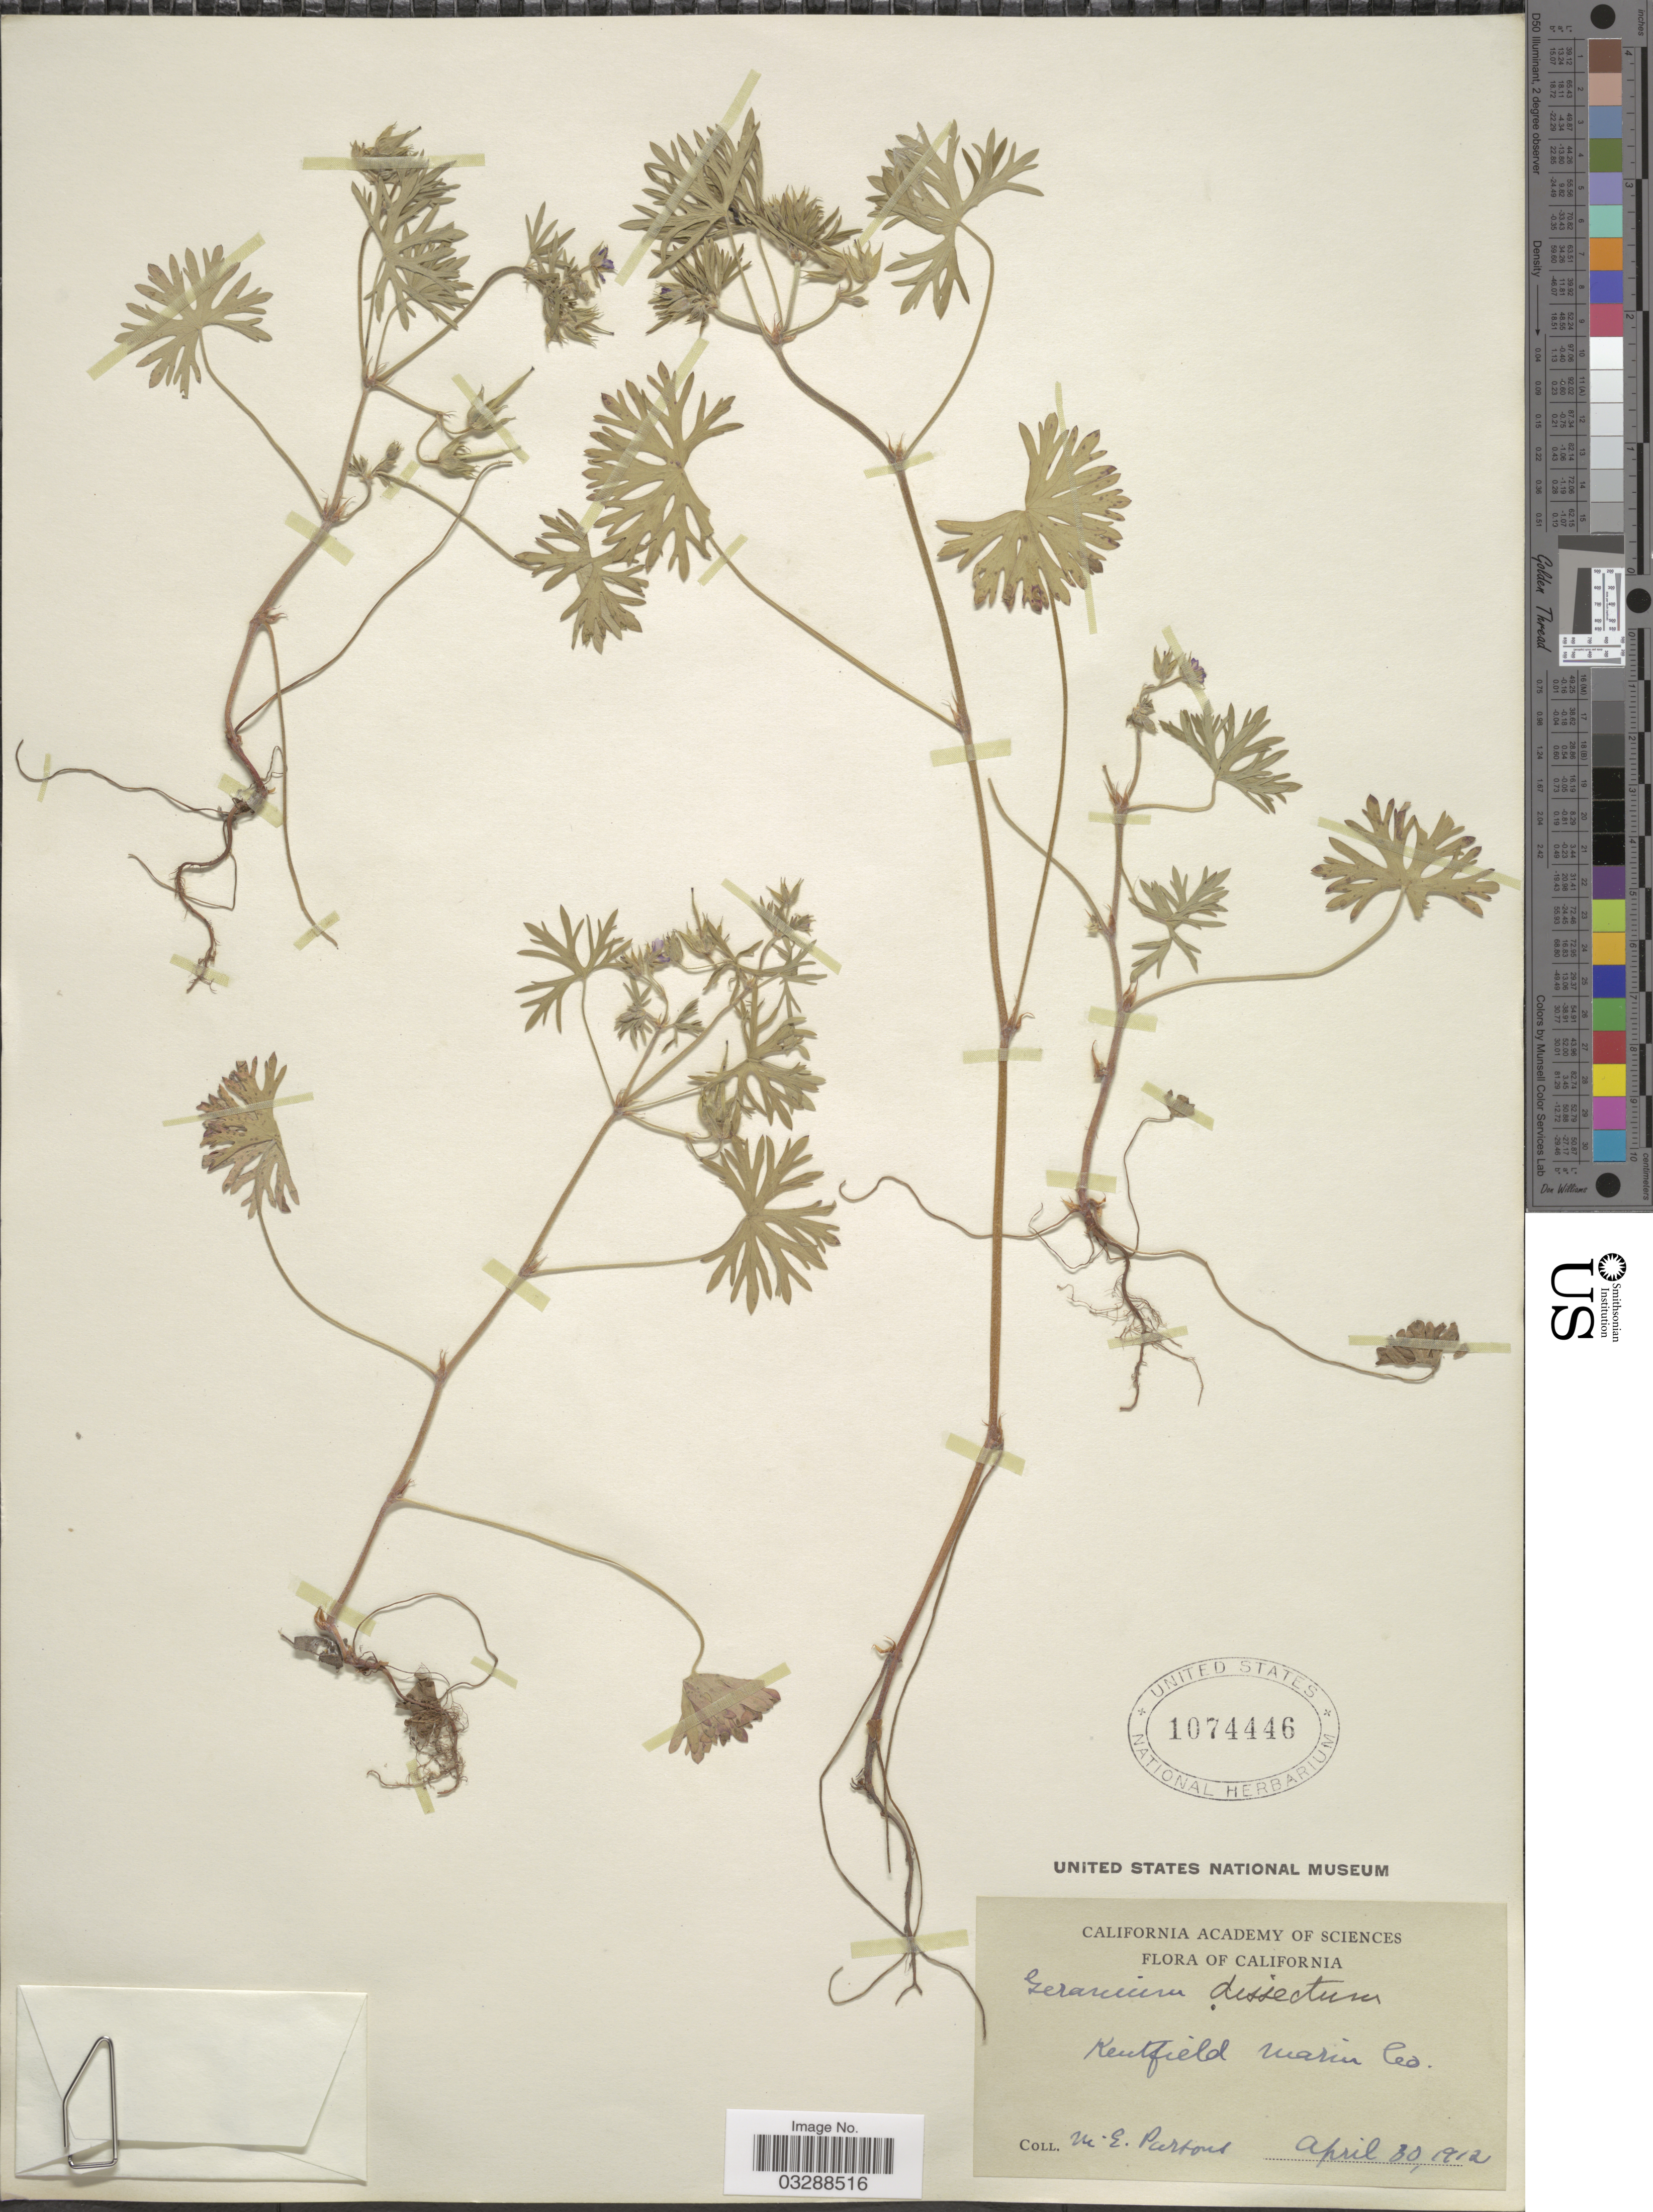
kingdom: Plantae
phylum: Tracheophyta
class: Magnoliopsida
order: Geraniales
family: Geraniaceae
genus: Geranium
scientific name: Geranium dissectum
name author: L.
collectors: M. Partons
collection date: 1912-04-30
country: United States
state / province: California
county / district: Marin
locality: Kentfield, Marin Co.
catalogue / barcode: US 1074446